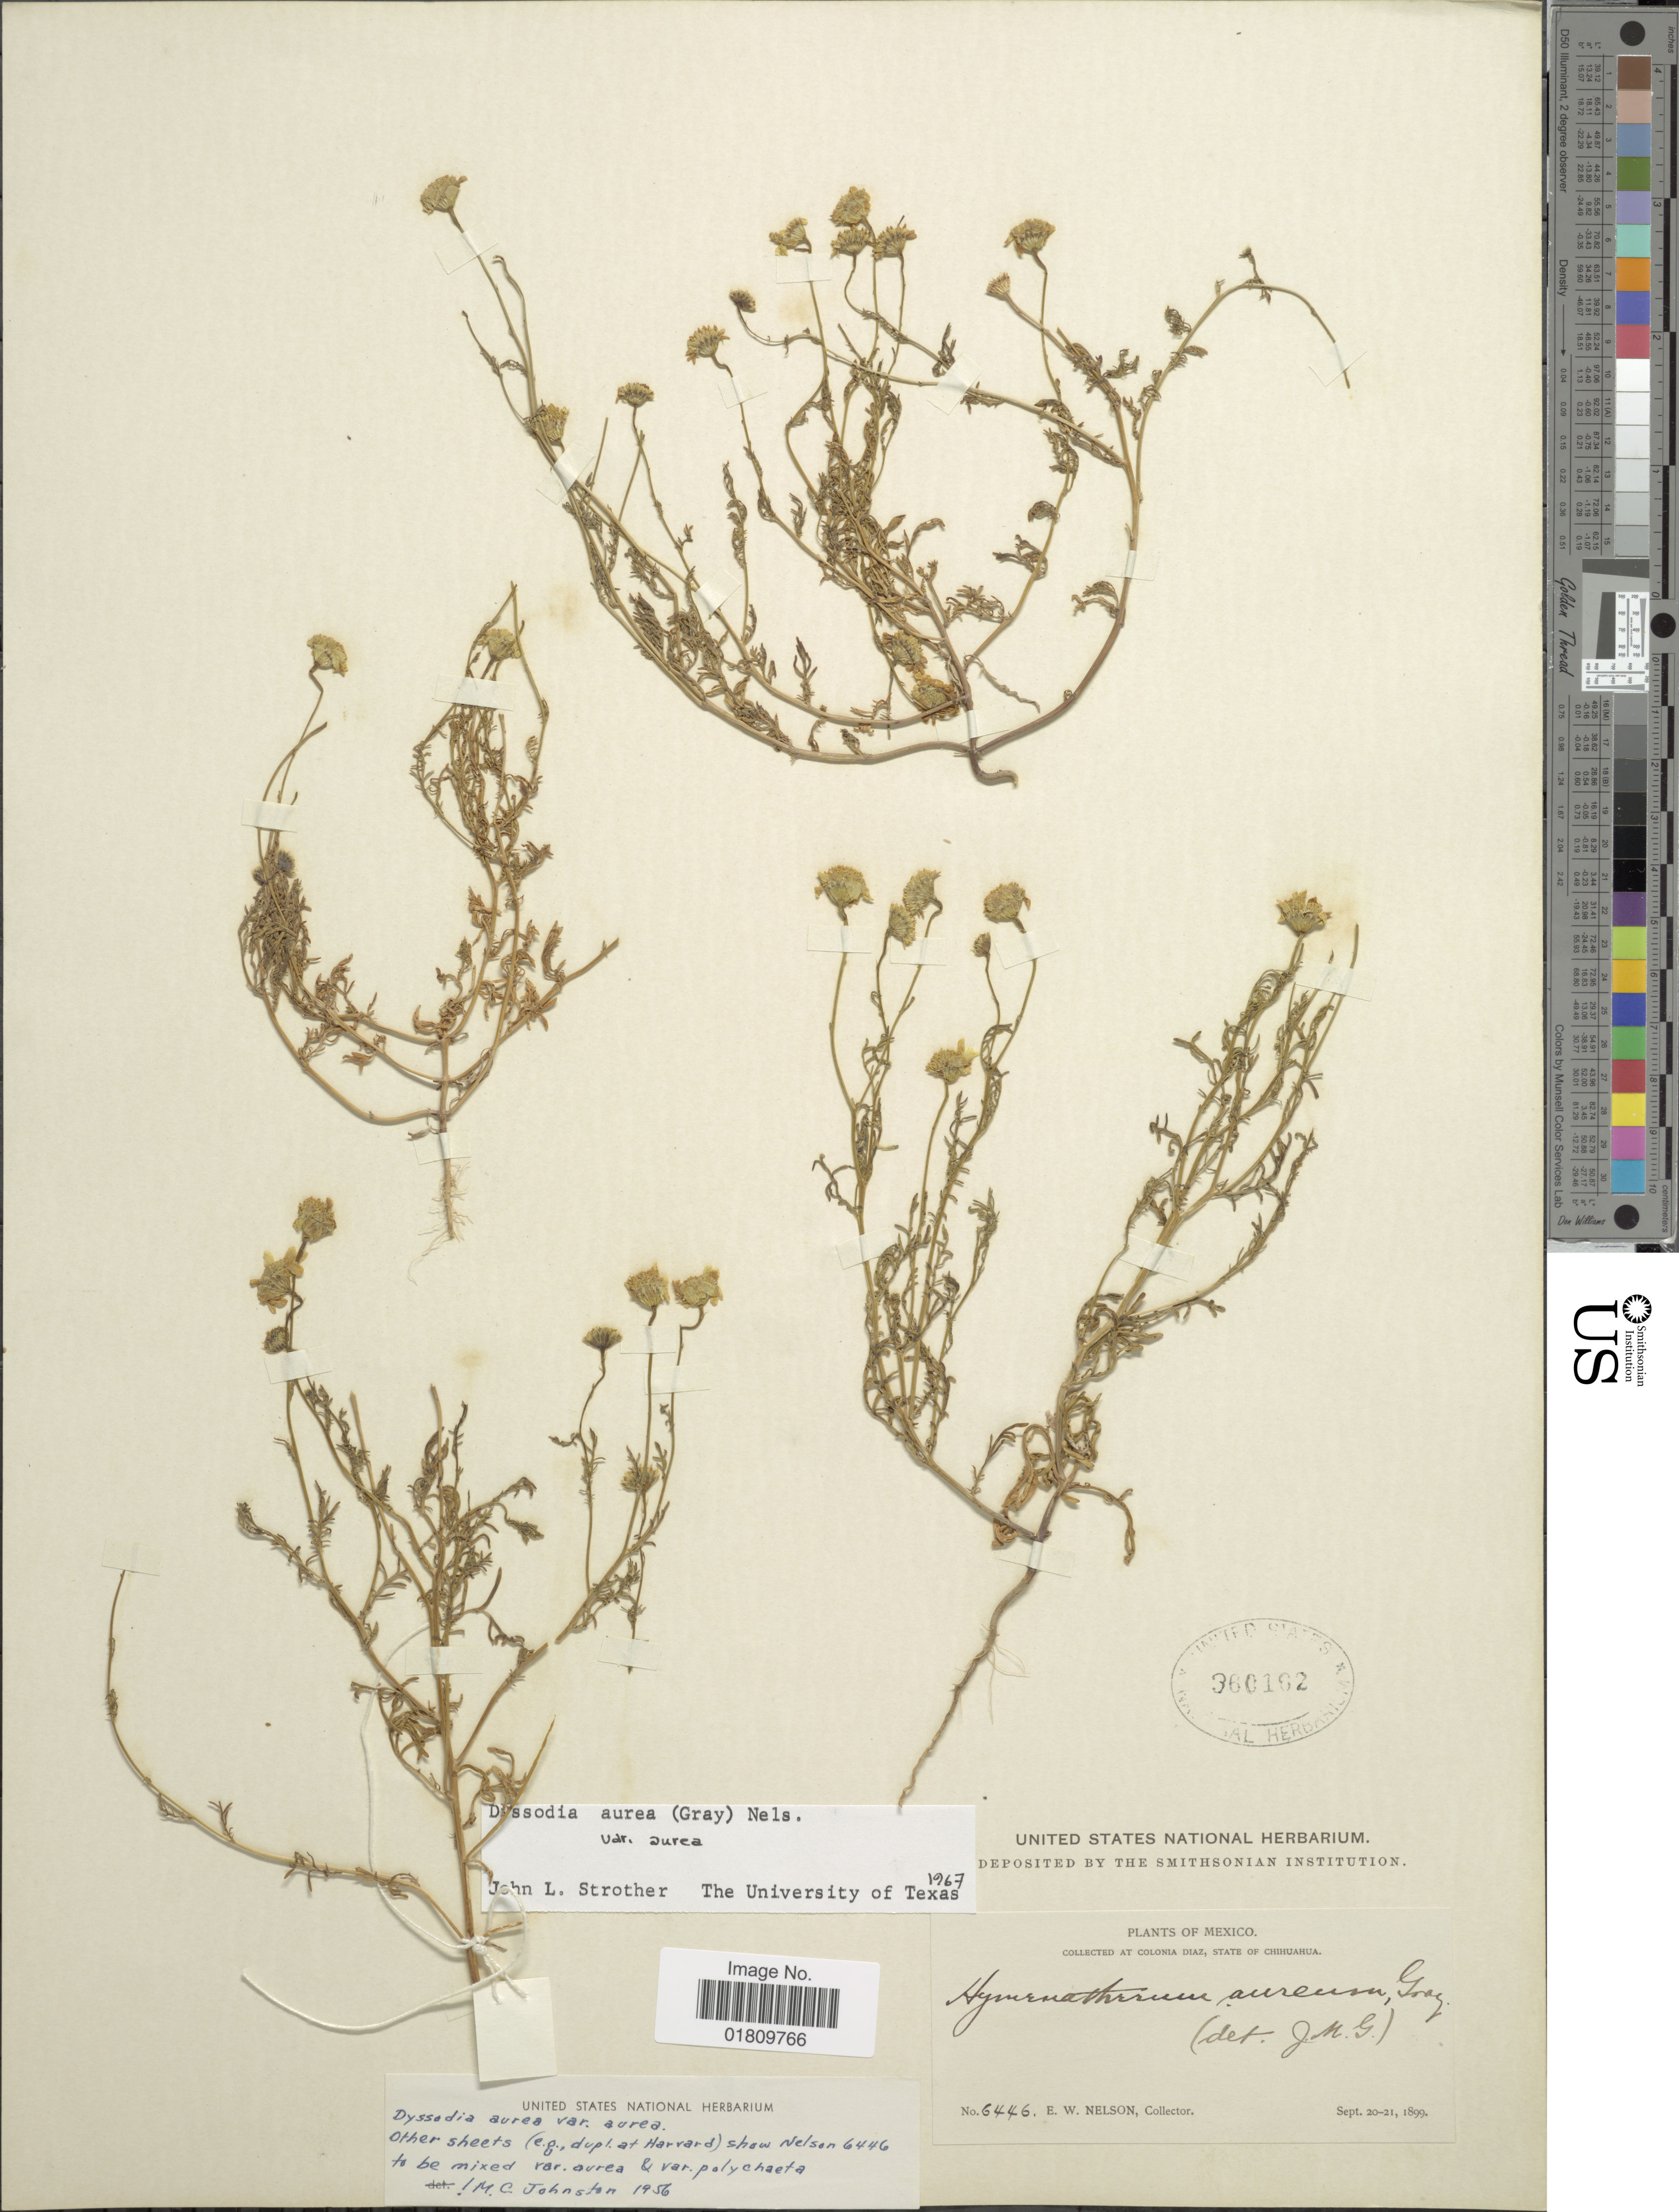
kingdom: Plantae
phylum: Tracheophyta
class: Magnoliopsida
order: Asterales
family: Asteraceae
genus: Thymophylla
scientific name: Thymophylla aurea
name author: (A. Gray) Greene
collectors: E. W. Nelson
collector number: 6446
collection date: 1899-09-20/1899-09-21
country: Mexico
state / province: Chihuahua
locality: Colonia Diaz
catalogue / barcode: US 360182